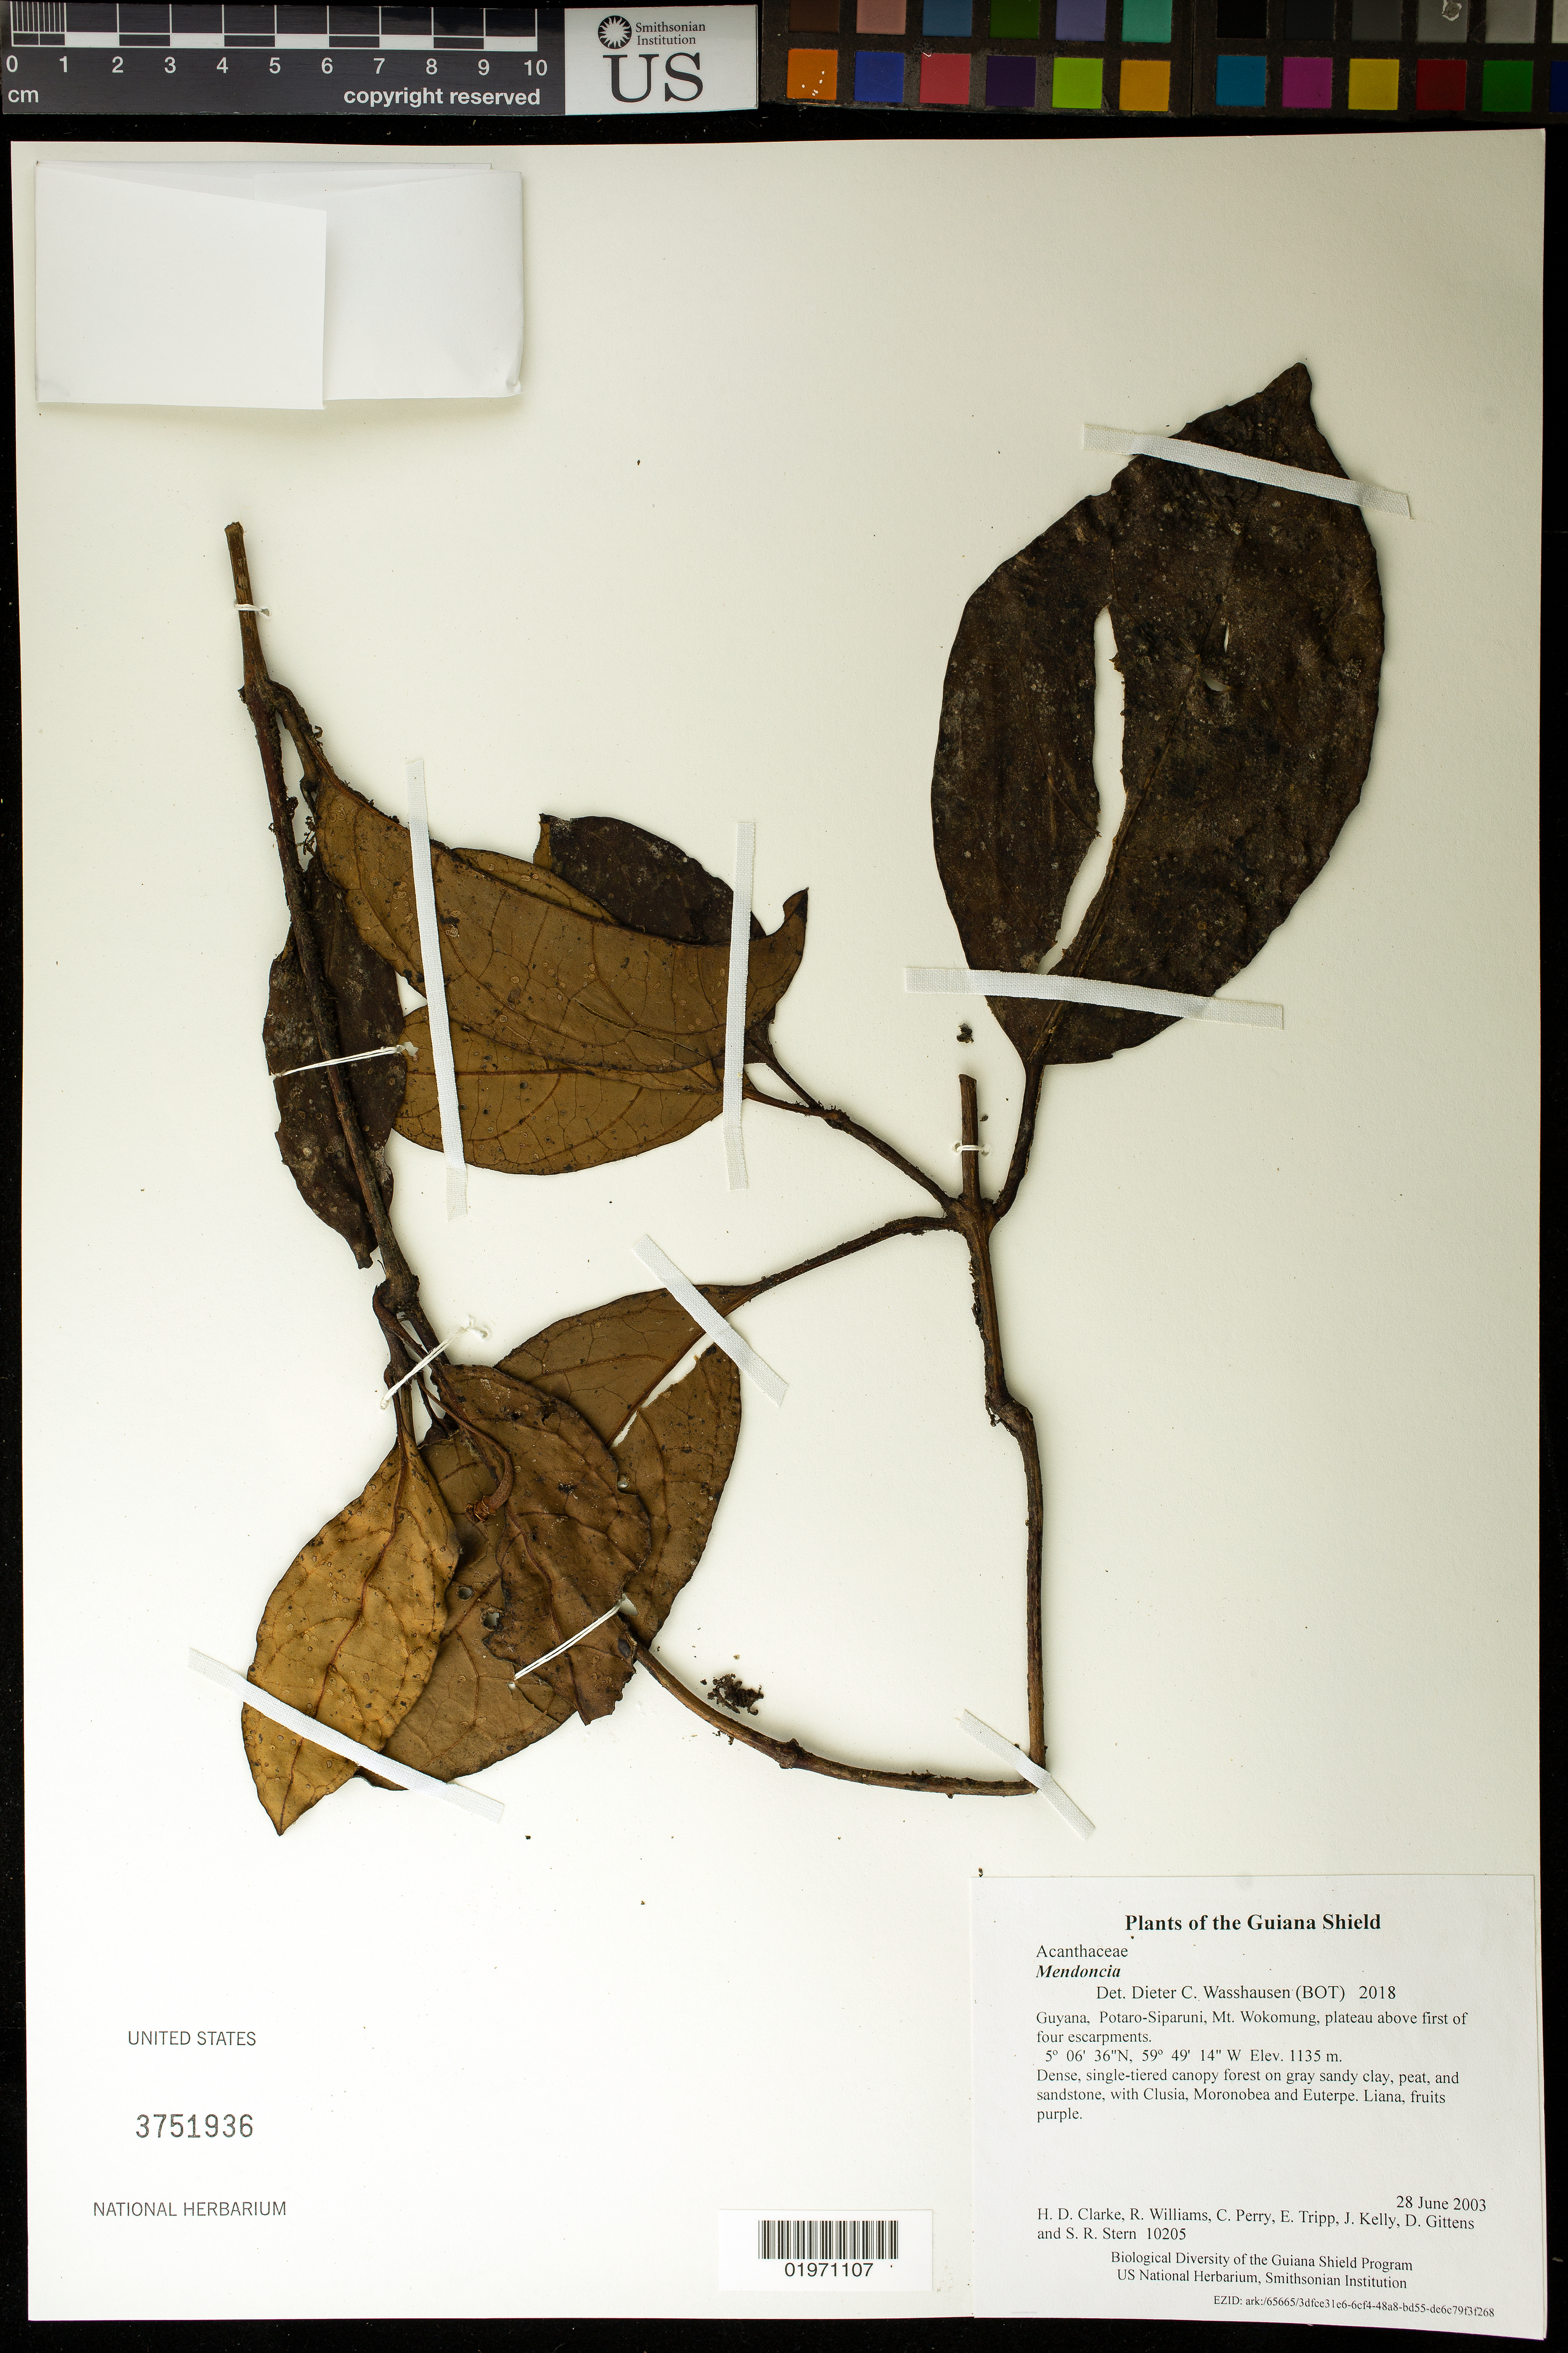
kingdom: Plantae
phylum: Tracheophyta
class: Magnoliopsida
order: Lamiales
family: Acanthaceae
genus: Mendoncia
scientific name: Mendoncia sp.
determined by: Wasshausen, Dieter C., (BOT), Smithsonian Institution - National Museum of Natural History (UNITED STATES)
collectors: H. D. Clarke, R. Williams, C. Perry, E. Tripp, J. Kelly, D. Gittens & S. R. Stern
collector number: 10205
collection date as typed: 28 June 2003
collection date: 2003-06-28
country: Guyana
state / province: Potaro-Siparuni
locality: Mt. Wokomung, plateau above first of four escarpments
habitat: Dense, single-tiered canopy forest on gray sandy clay, peat, and sandstone, with Clusia, Moronobea and Euterpe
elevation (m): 1135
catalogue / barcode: US 3751936